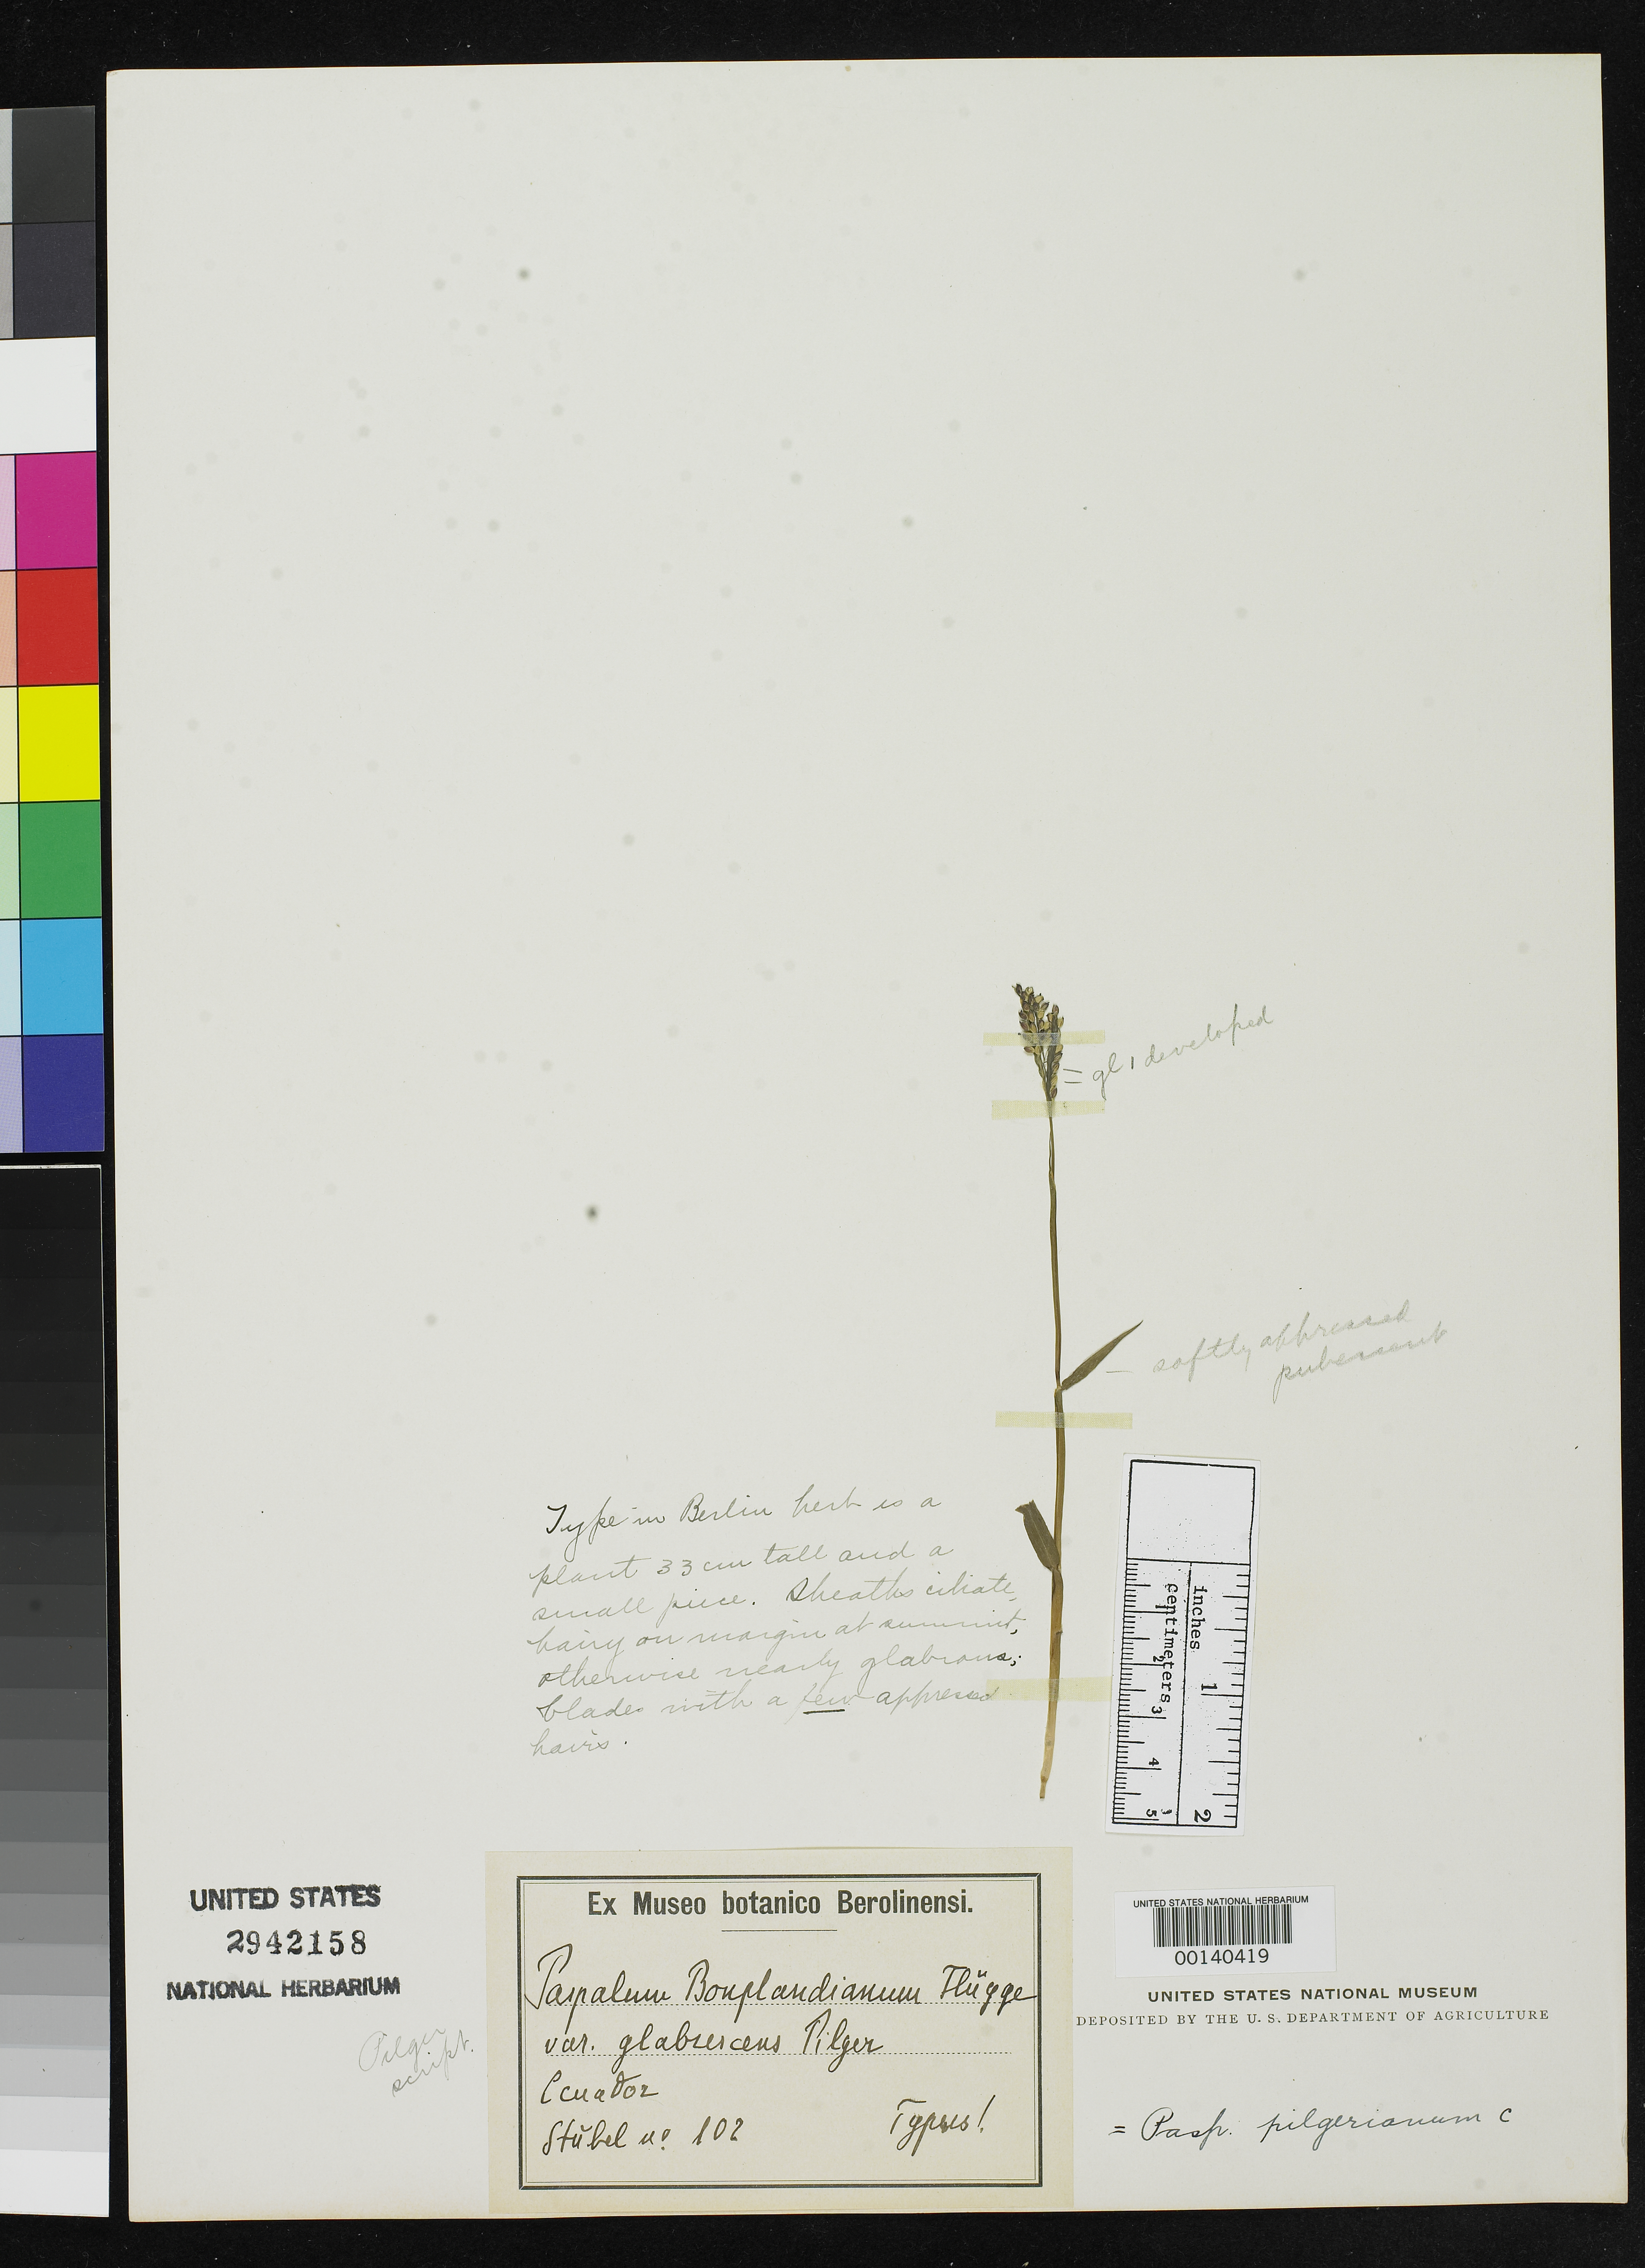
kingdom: Plantae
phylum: Tracheophyta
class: Liliopsida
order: Poales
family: Poaceae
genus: Paspalum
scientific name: Paspalum bonplandianum var. glabrescens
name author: Pilg.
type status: Type Fragment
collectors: M. Stuebel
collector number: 102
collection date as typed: Mar 1871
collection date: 1871-03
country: Ecuador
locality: Monte Cusin vel San Pablo Urcu.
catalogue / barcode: US 2942158